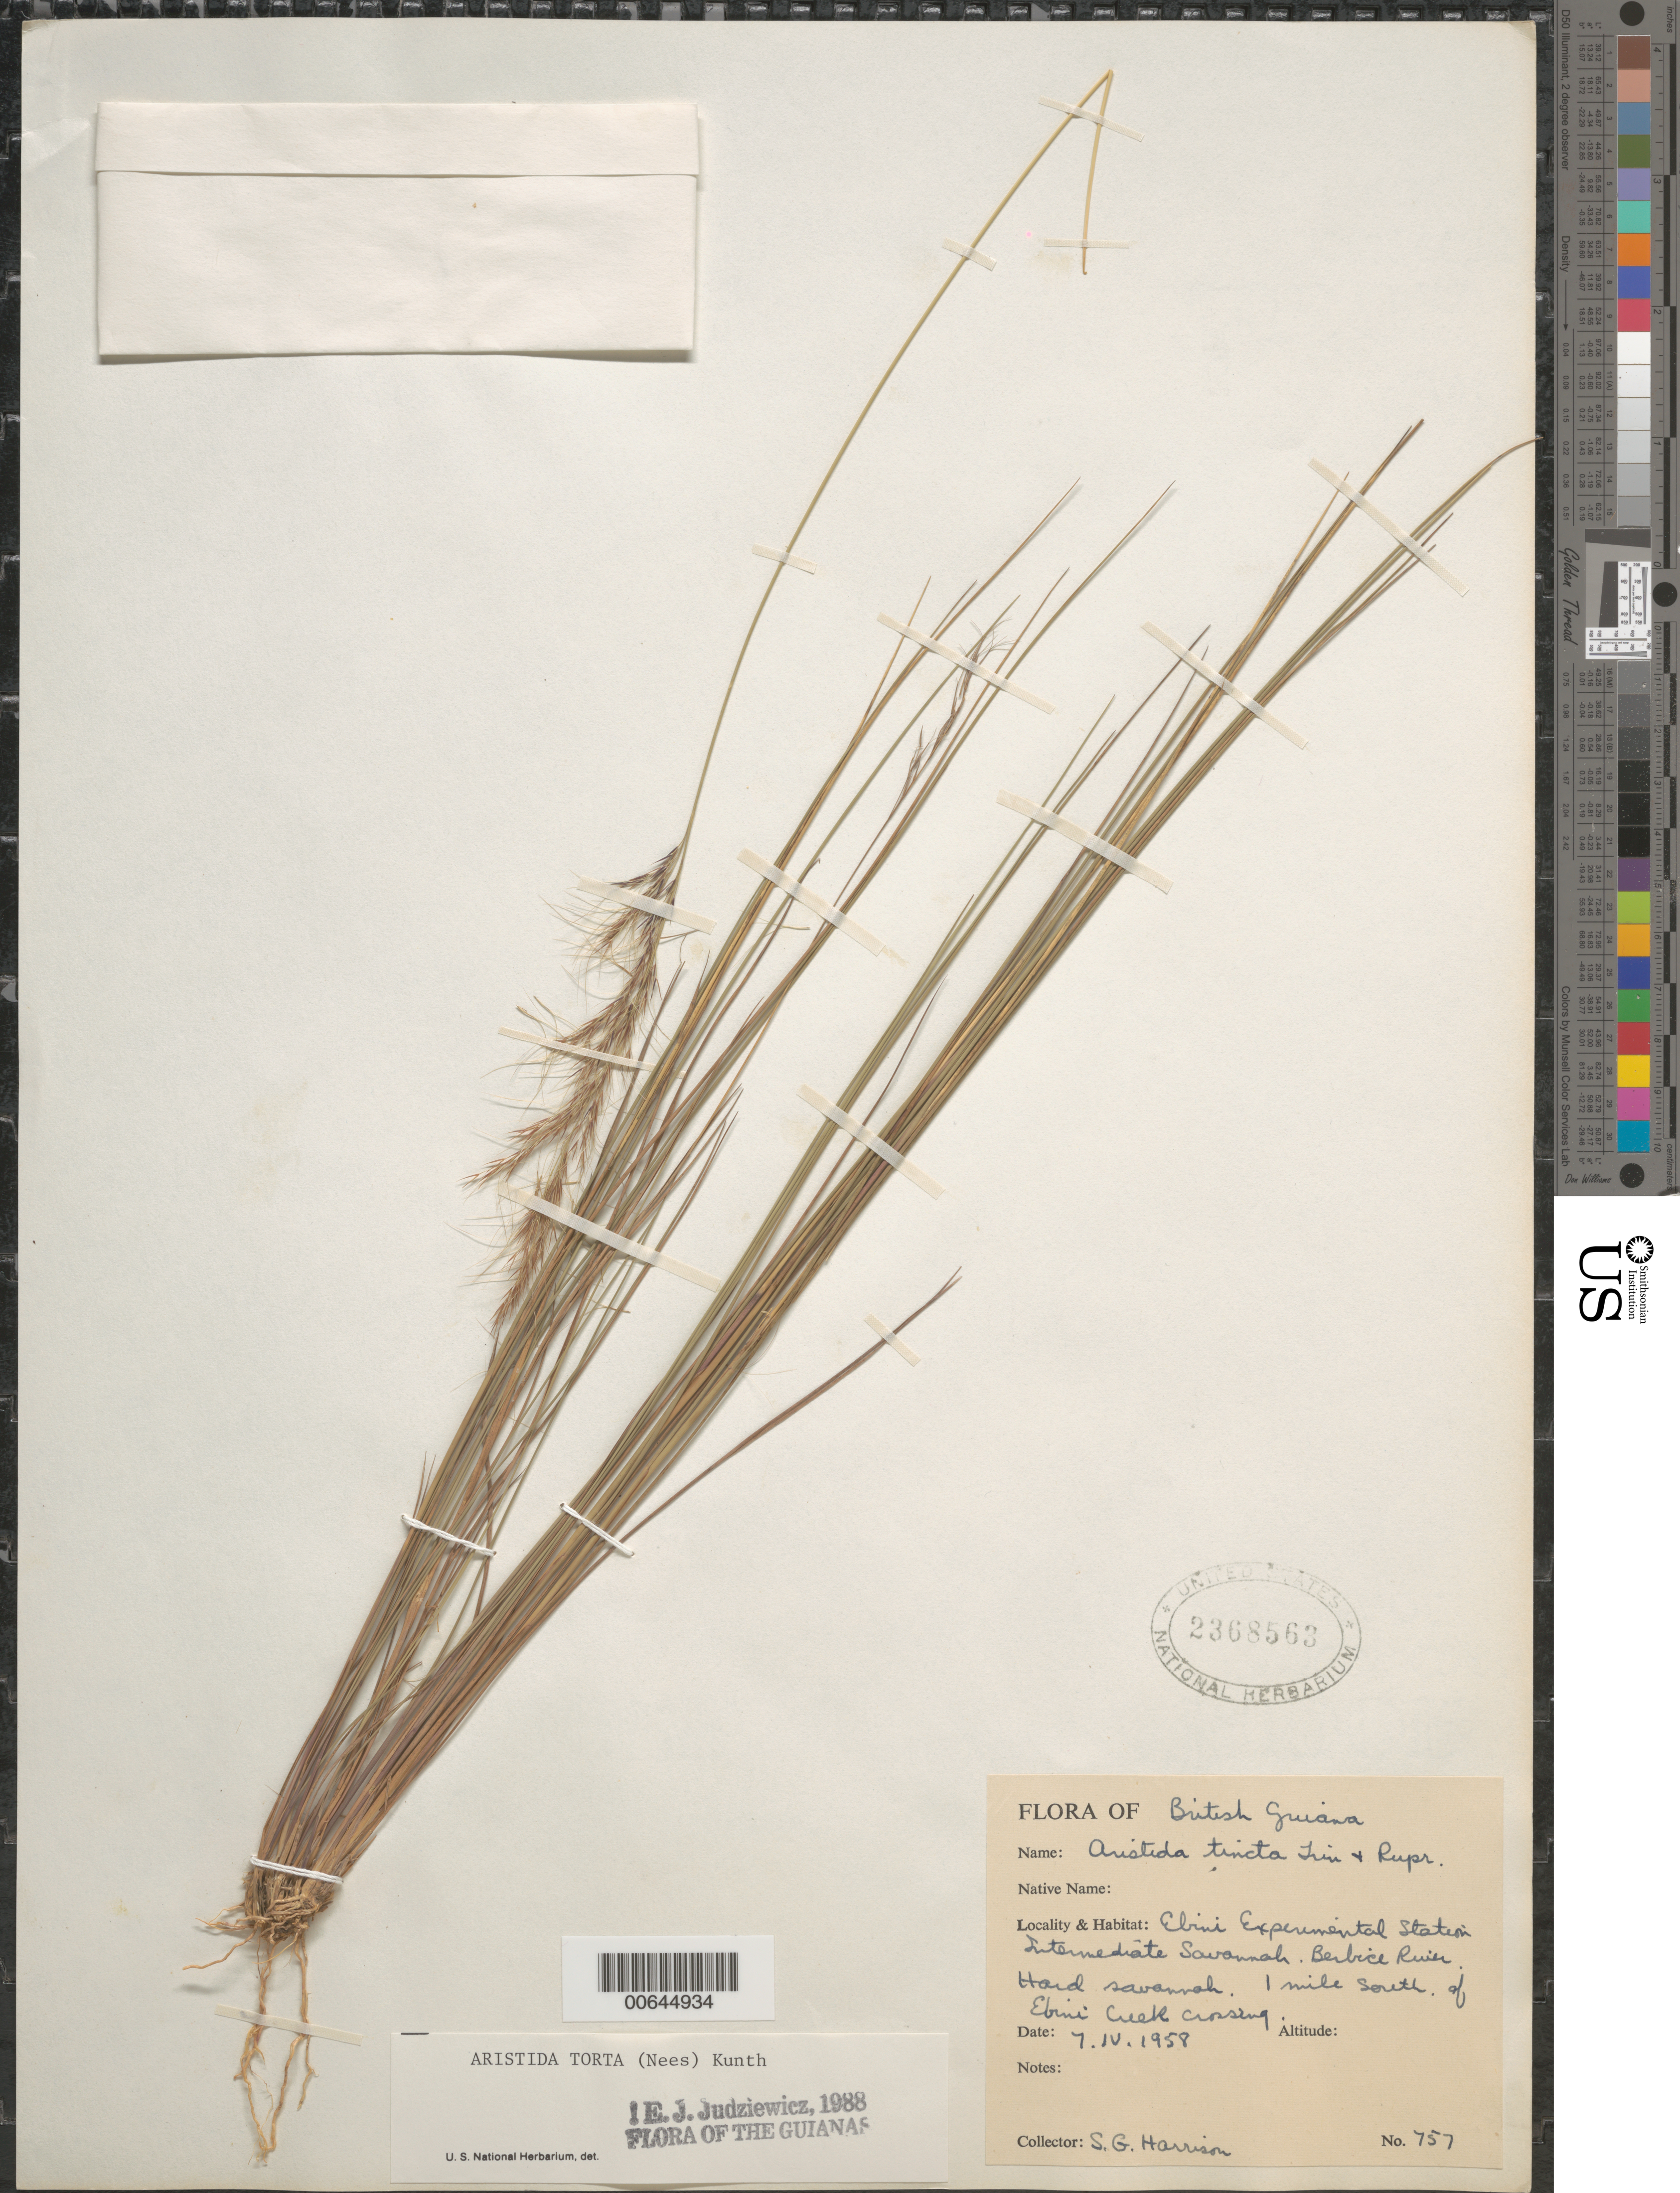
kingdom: Plantae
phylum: Tracheophyta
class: Liliopsida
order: Poales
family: Poaceae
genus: Aristida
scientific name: Aristida torta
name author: (Nees) Kunth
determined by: Judziewicz, E. J.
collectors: S. G. Harrison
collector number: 757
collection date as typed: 7-Apr-58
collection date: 1958-04-07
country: Guyana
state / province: U. Demerara-Berbice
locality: Ebini Experimental Station, Berbice River, 1 mi S of Ebini Creek crossing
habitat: Hard savanna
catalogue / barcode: US 2368563